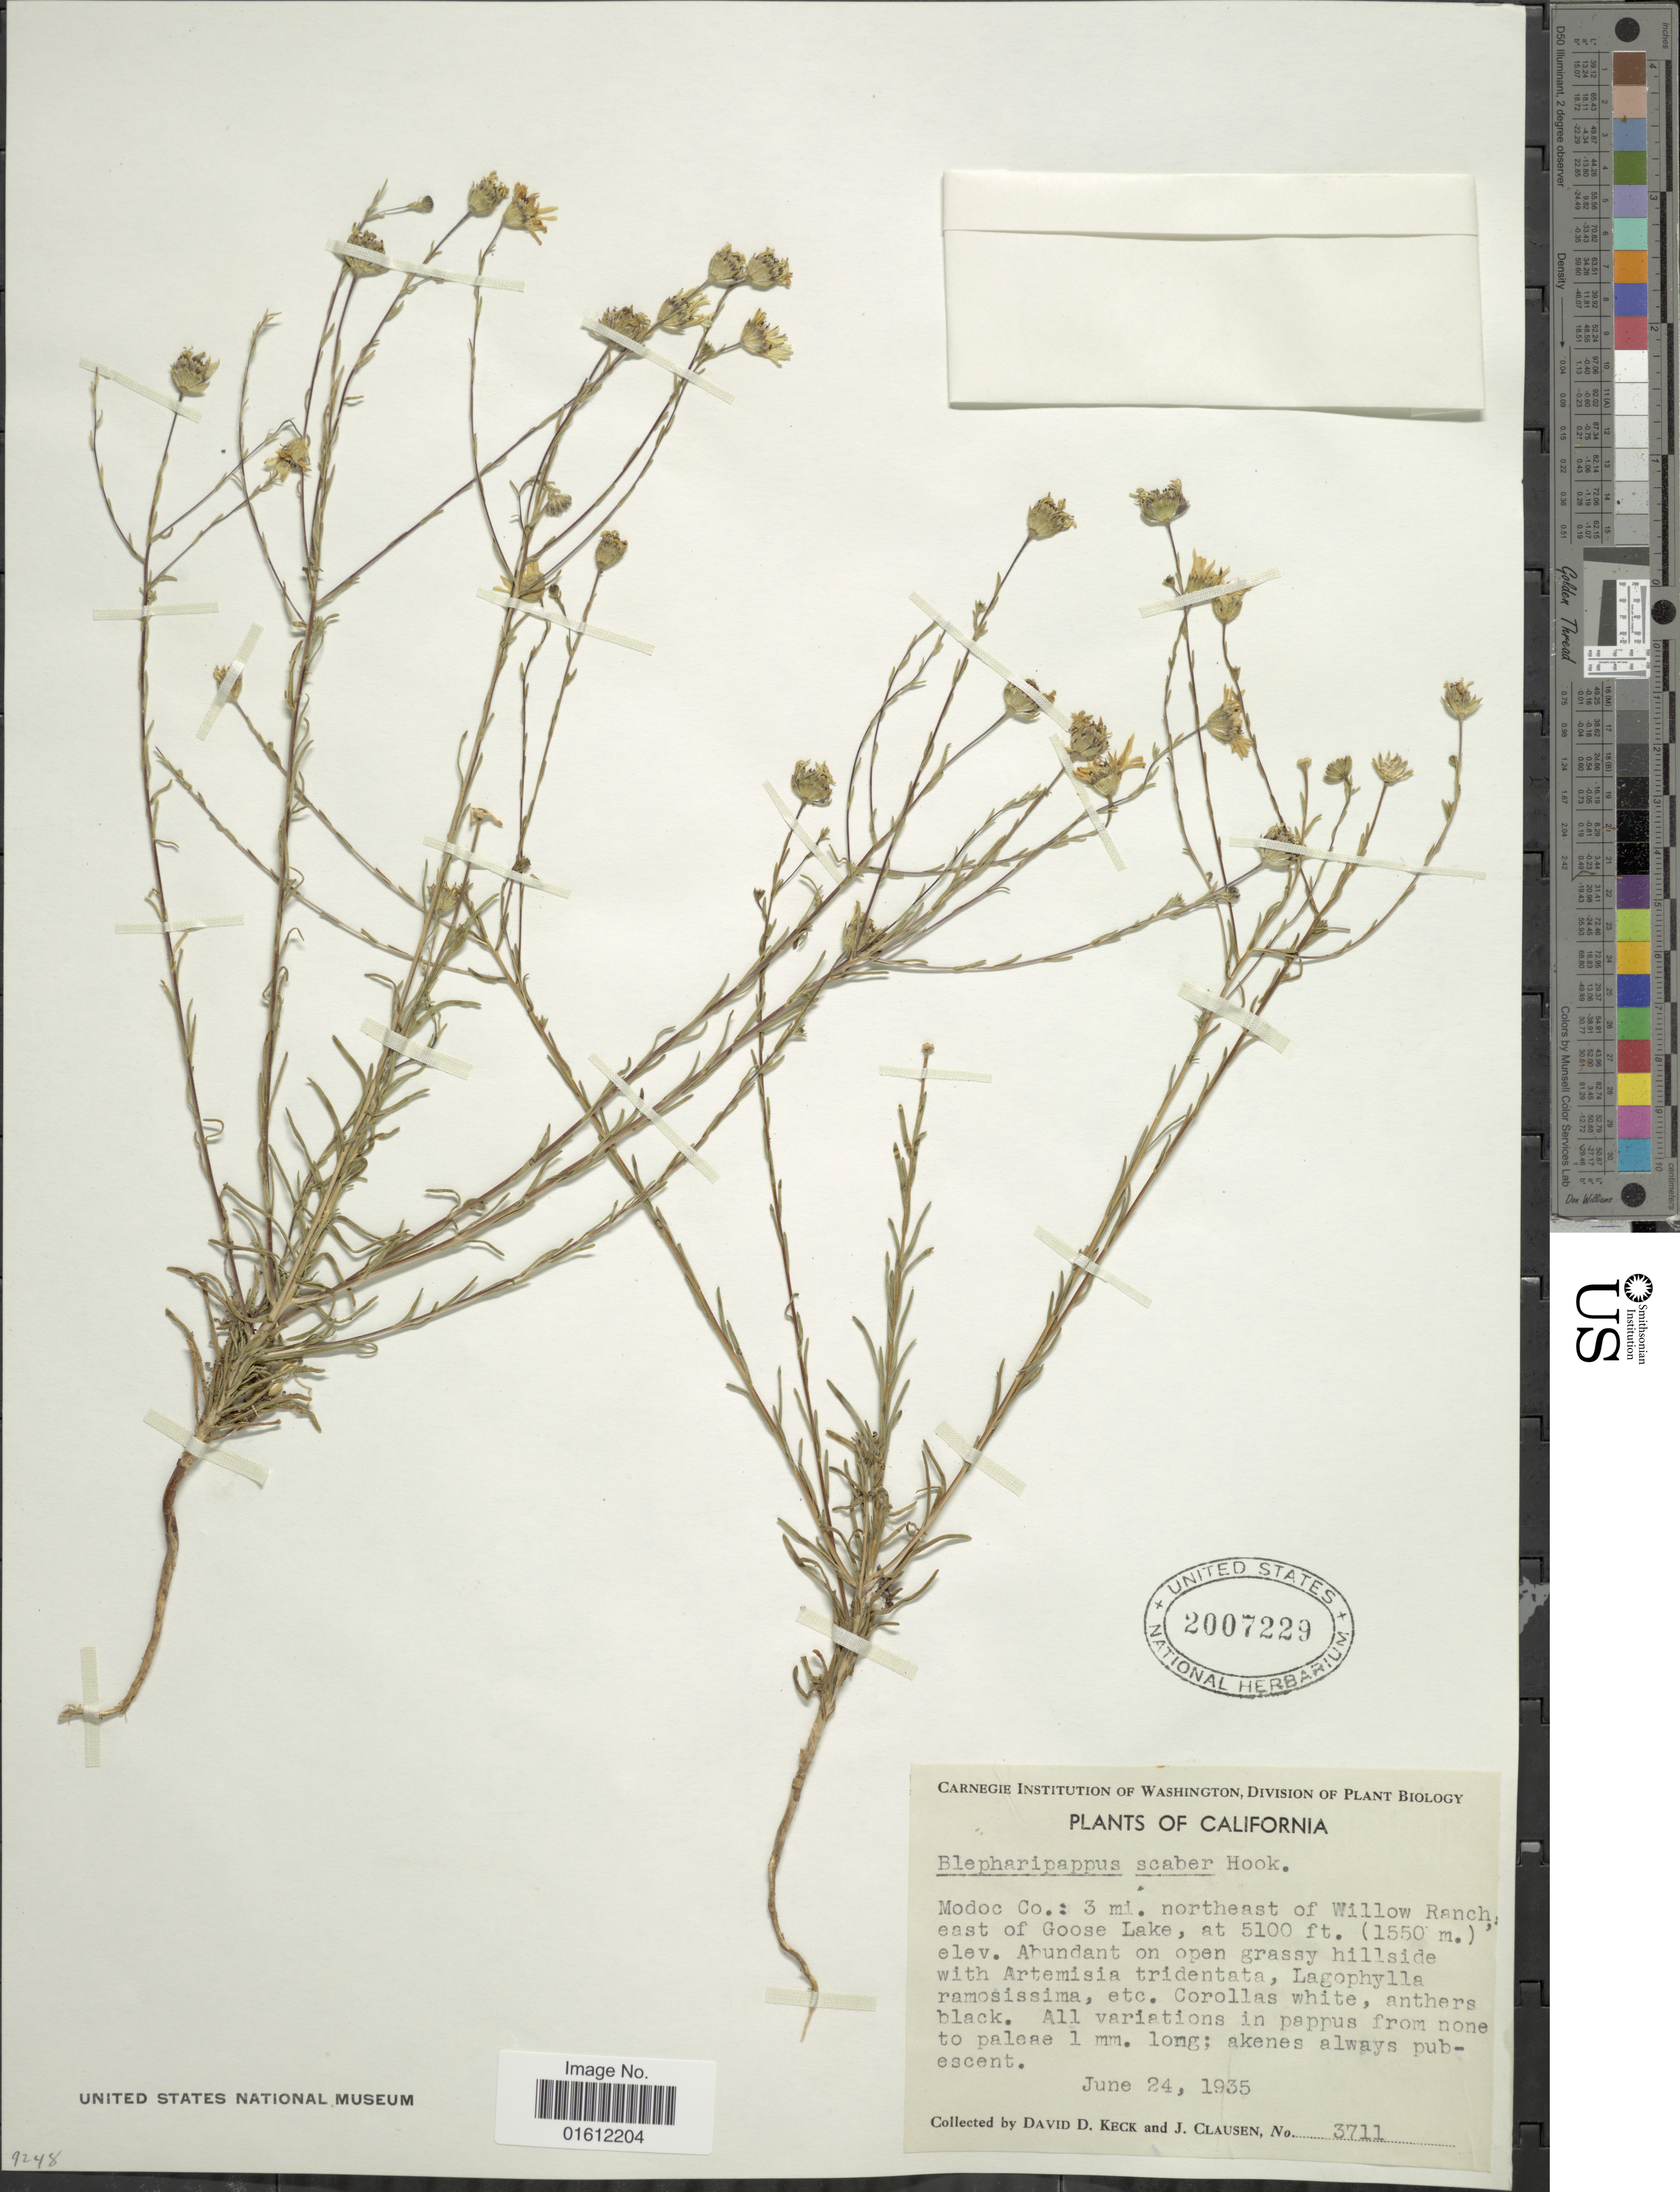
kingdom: Plantae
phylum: Tracheophyta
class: Magnoliopsida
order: Asterales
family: Asteraceae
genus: Blepharipappus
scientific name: Blepharipappus scaber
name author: Hook.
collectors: D. D. Keck & J. Clausen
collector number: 3711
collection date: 1935-06-24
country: United States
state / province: California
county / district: Modoc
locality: Modoc Co: 3 mi northeast of Willow Ranch, east of Goose Lake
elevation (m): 1554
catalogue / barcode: US 2007229